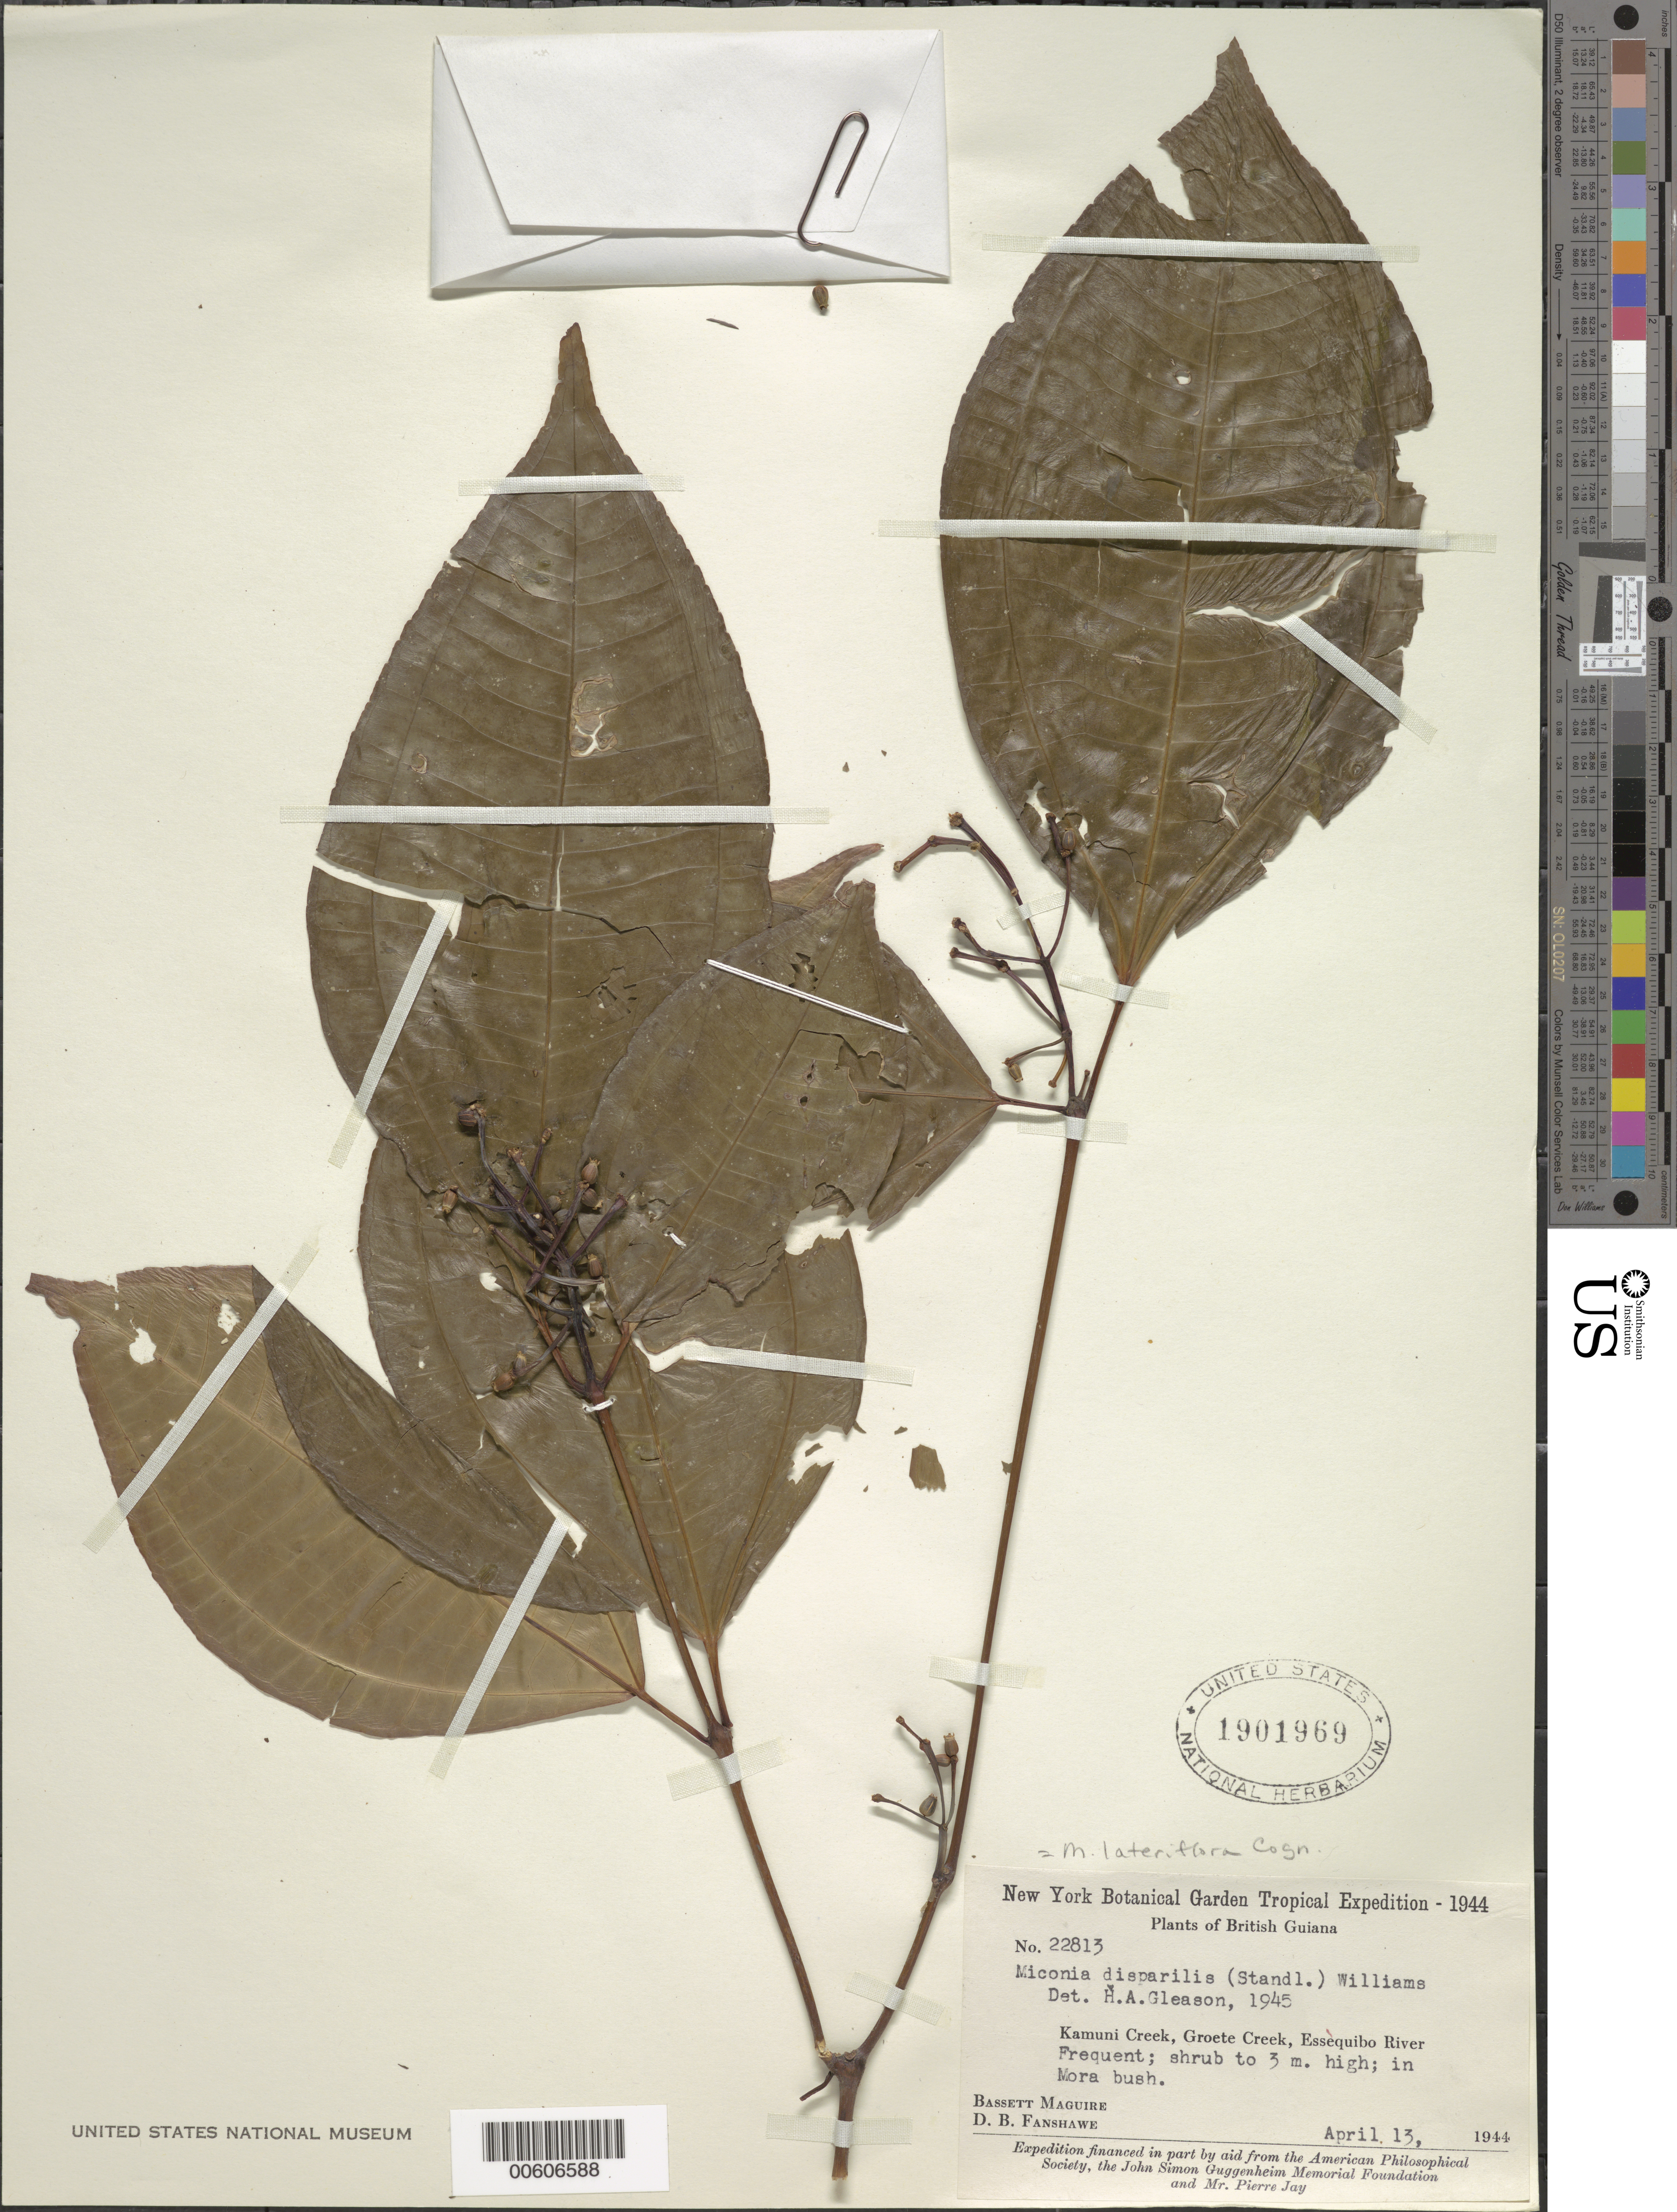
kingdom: Plantae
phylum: Tracheophyta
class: Magnoliopsida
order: Myrtales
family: Melastomataceae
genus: Miconia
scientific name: Miconia lateriflora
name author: Cogn.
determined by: Gleason, H. A.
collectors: B. Maguire & D. B. Fanshawe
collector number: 22813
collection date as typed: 13-Apr-44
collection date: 1944-04-13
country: Guyana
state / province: Essequibo Isl-W. Demerara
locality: Kamuni Creek, Groete Creek, Essequibo River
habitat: Mora bush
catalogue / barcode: US 1901969